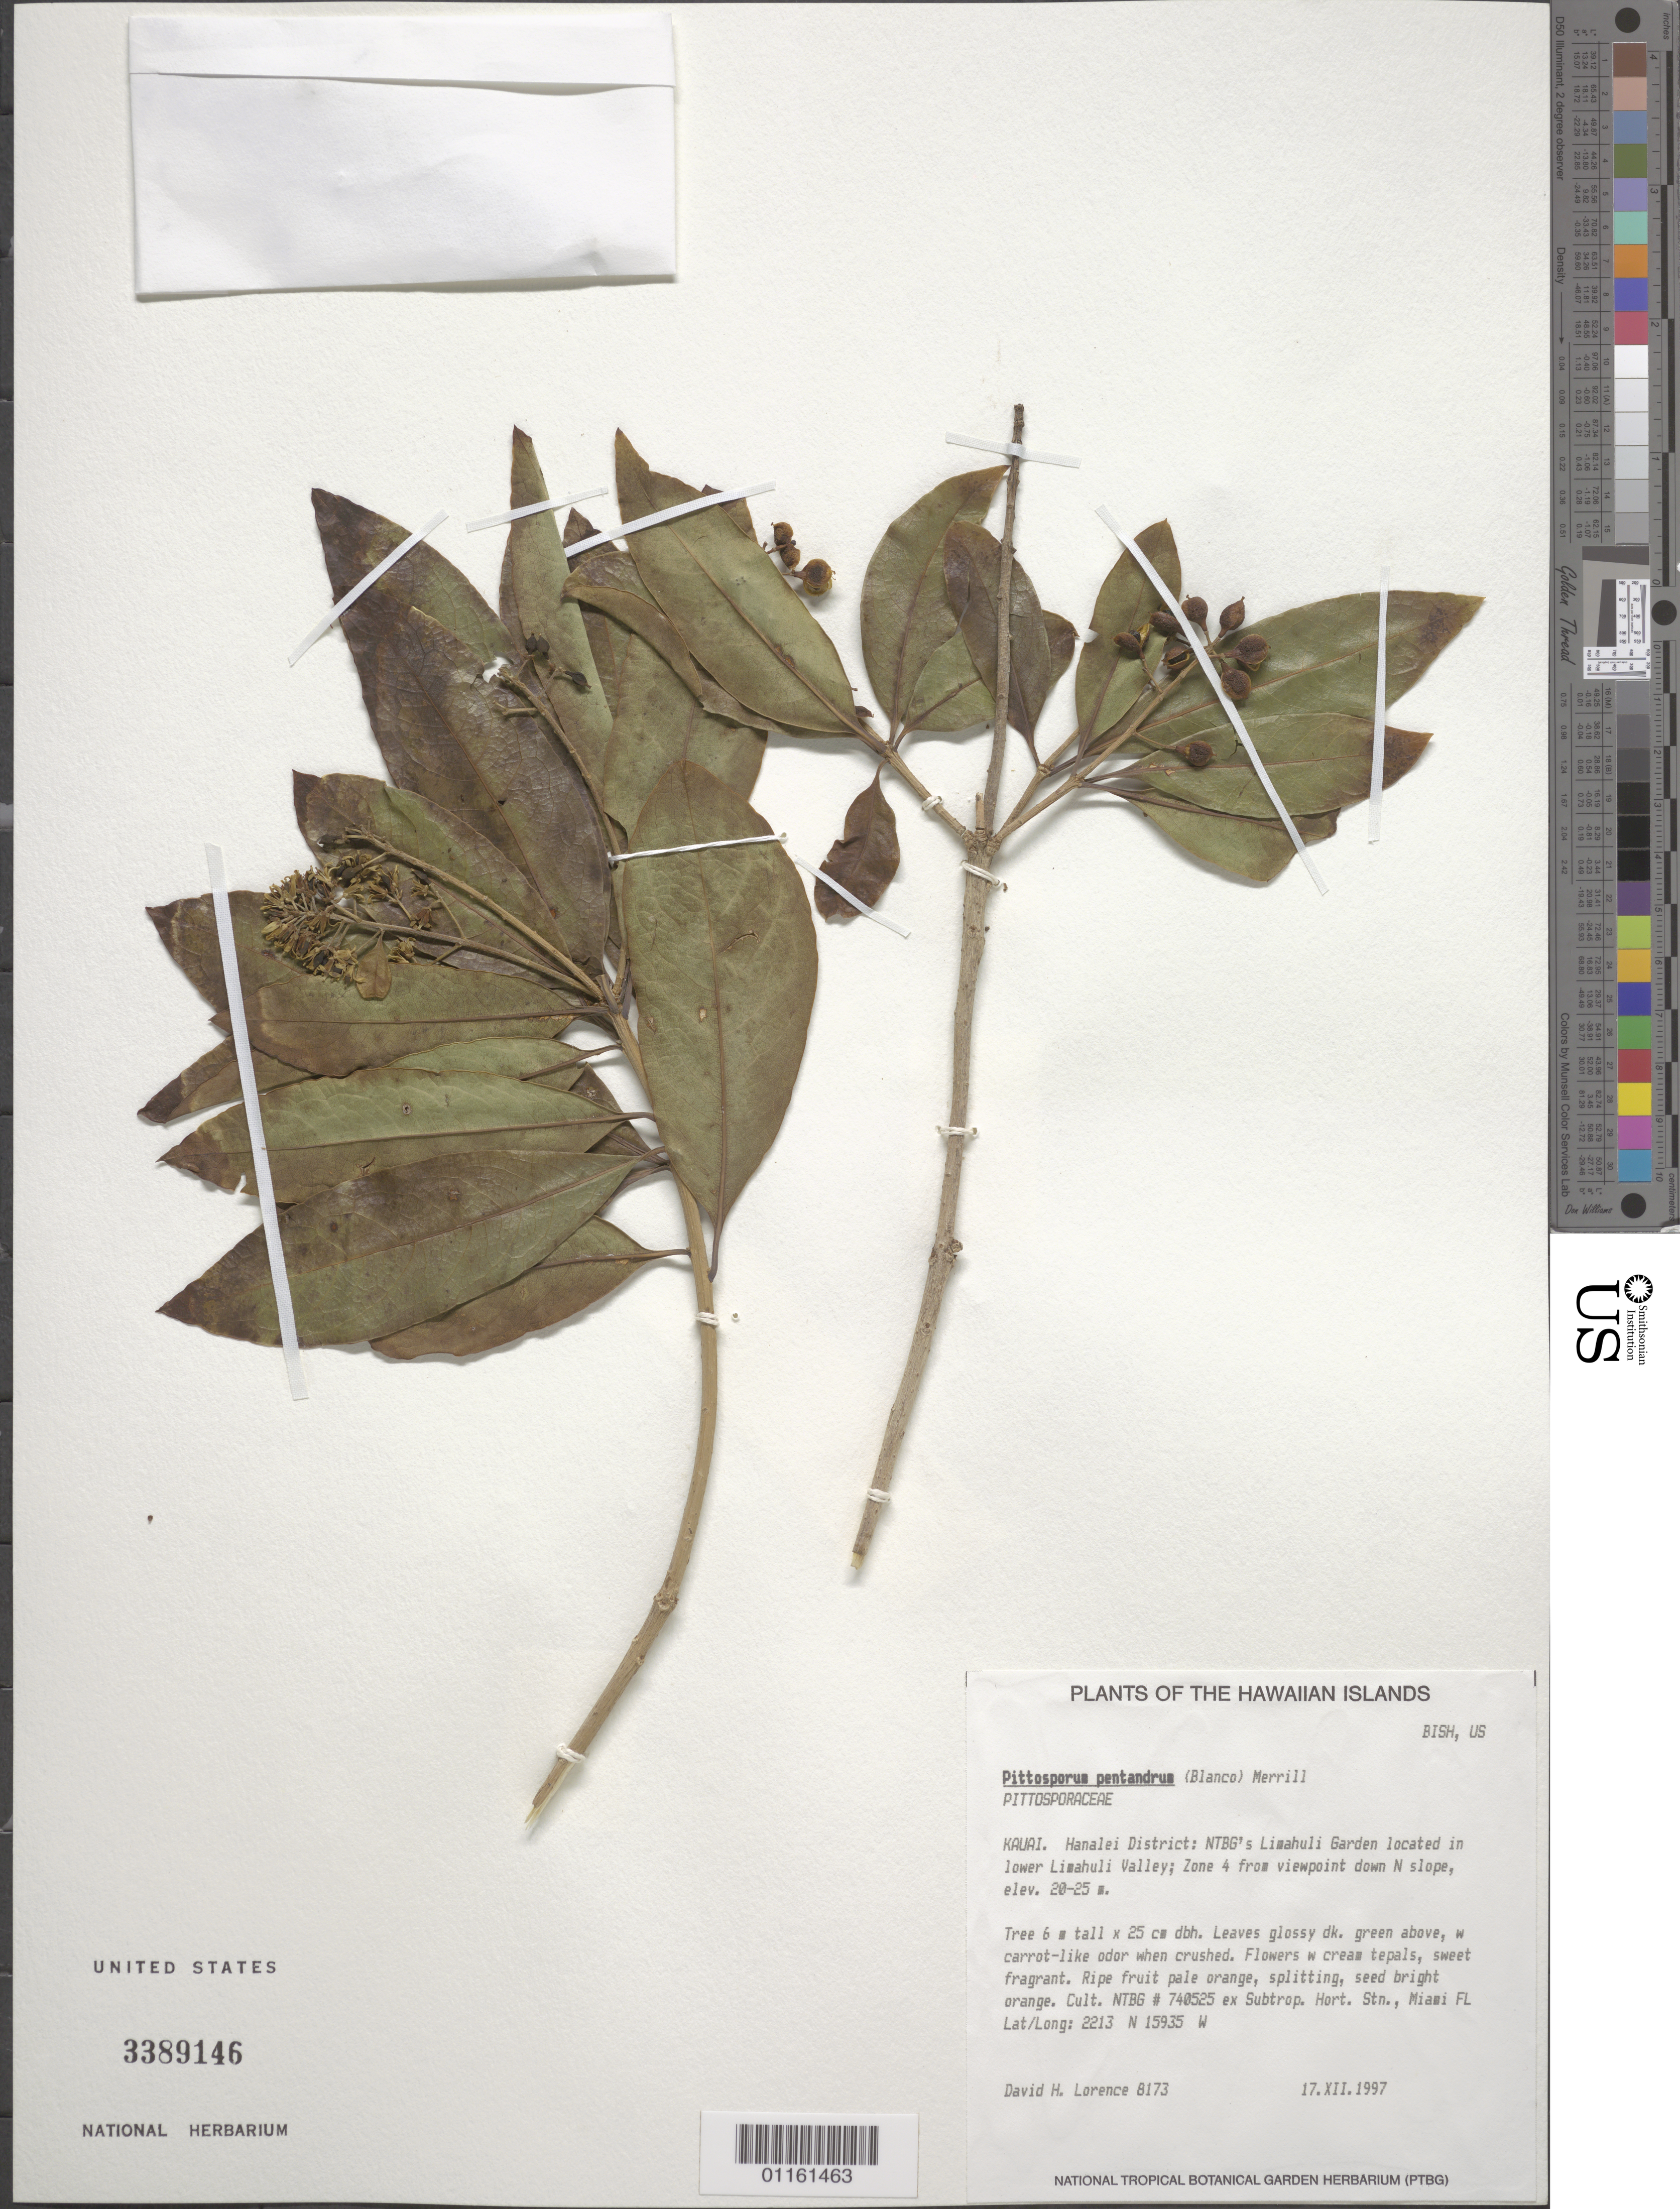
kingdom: Plantae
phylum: Tracheophyta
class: Magnoliopsida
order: Apiales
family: Pittosporaceae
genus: Pittosporum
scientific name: Pittosporum pentandrum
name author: (Blanco) Merr.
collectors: D. Lorence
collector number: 8173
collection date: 1997-12-17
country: United States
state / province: Hawaii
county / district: Kauai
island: Kaua'i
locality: Kauai. Hanalei District: NTBG's Limahuli Garden located in lower Limahuli Valley, Zone 4 from viewpoint down N slope.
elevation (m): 20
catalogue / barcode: US 3389146